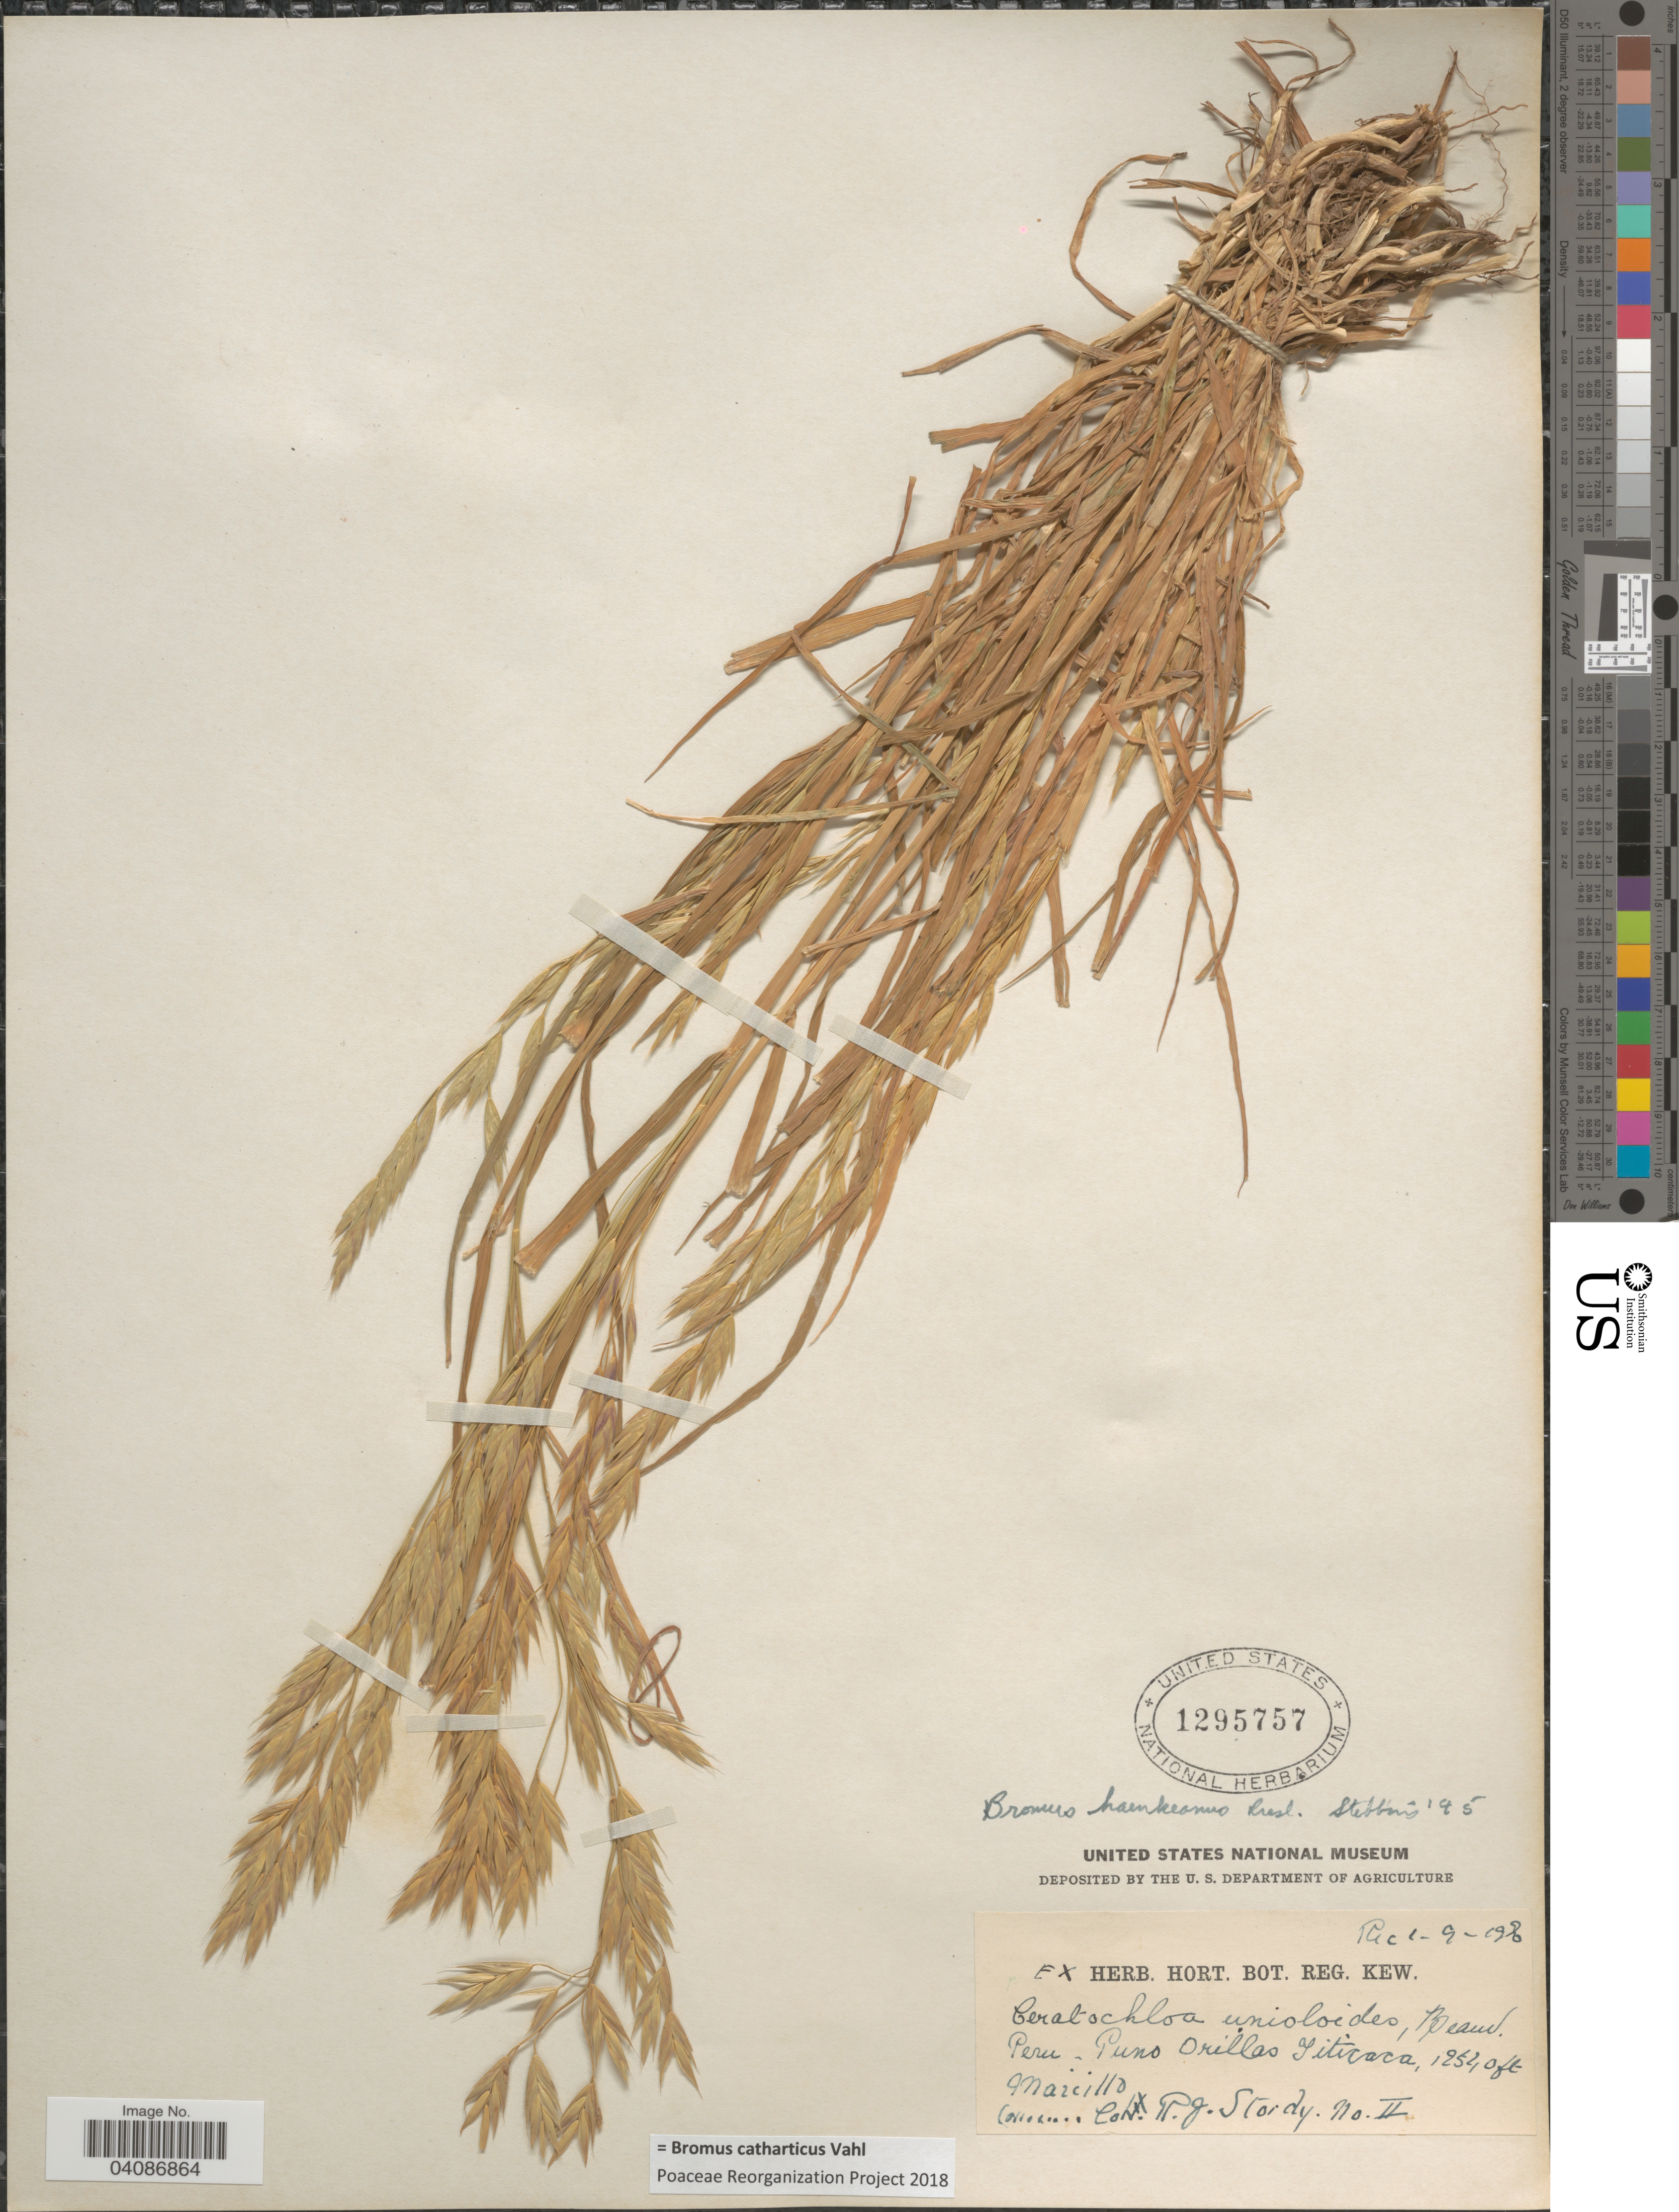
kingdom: Plantae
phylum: Tracheophyta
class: Liliopsida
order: Poales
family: Poaceae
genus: Bromus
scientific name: Bromus catharticus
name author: Vahl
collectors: R. Stordy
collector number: II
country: Peru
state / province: Puno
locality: Orillas Titicaca, Marcillo.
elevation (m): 382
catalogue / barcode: US 1295757